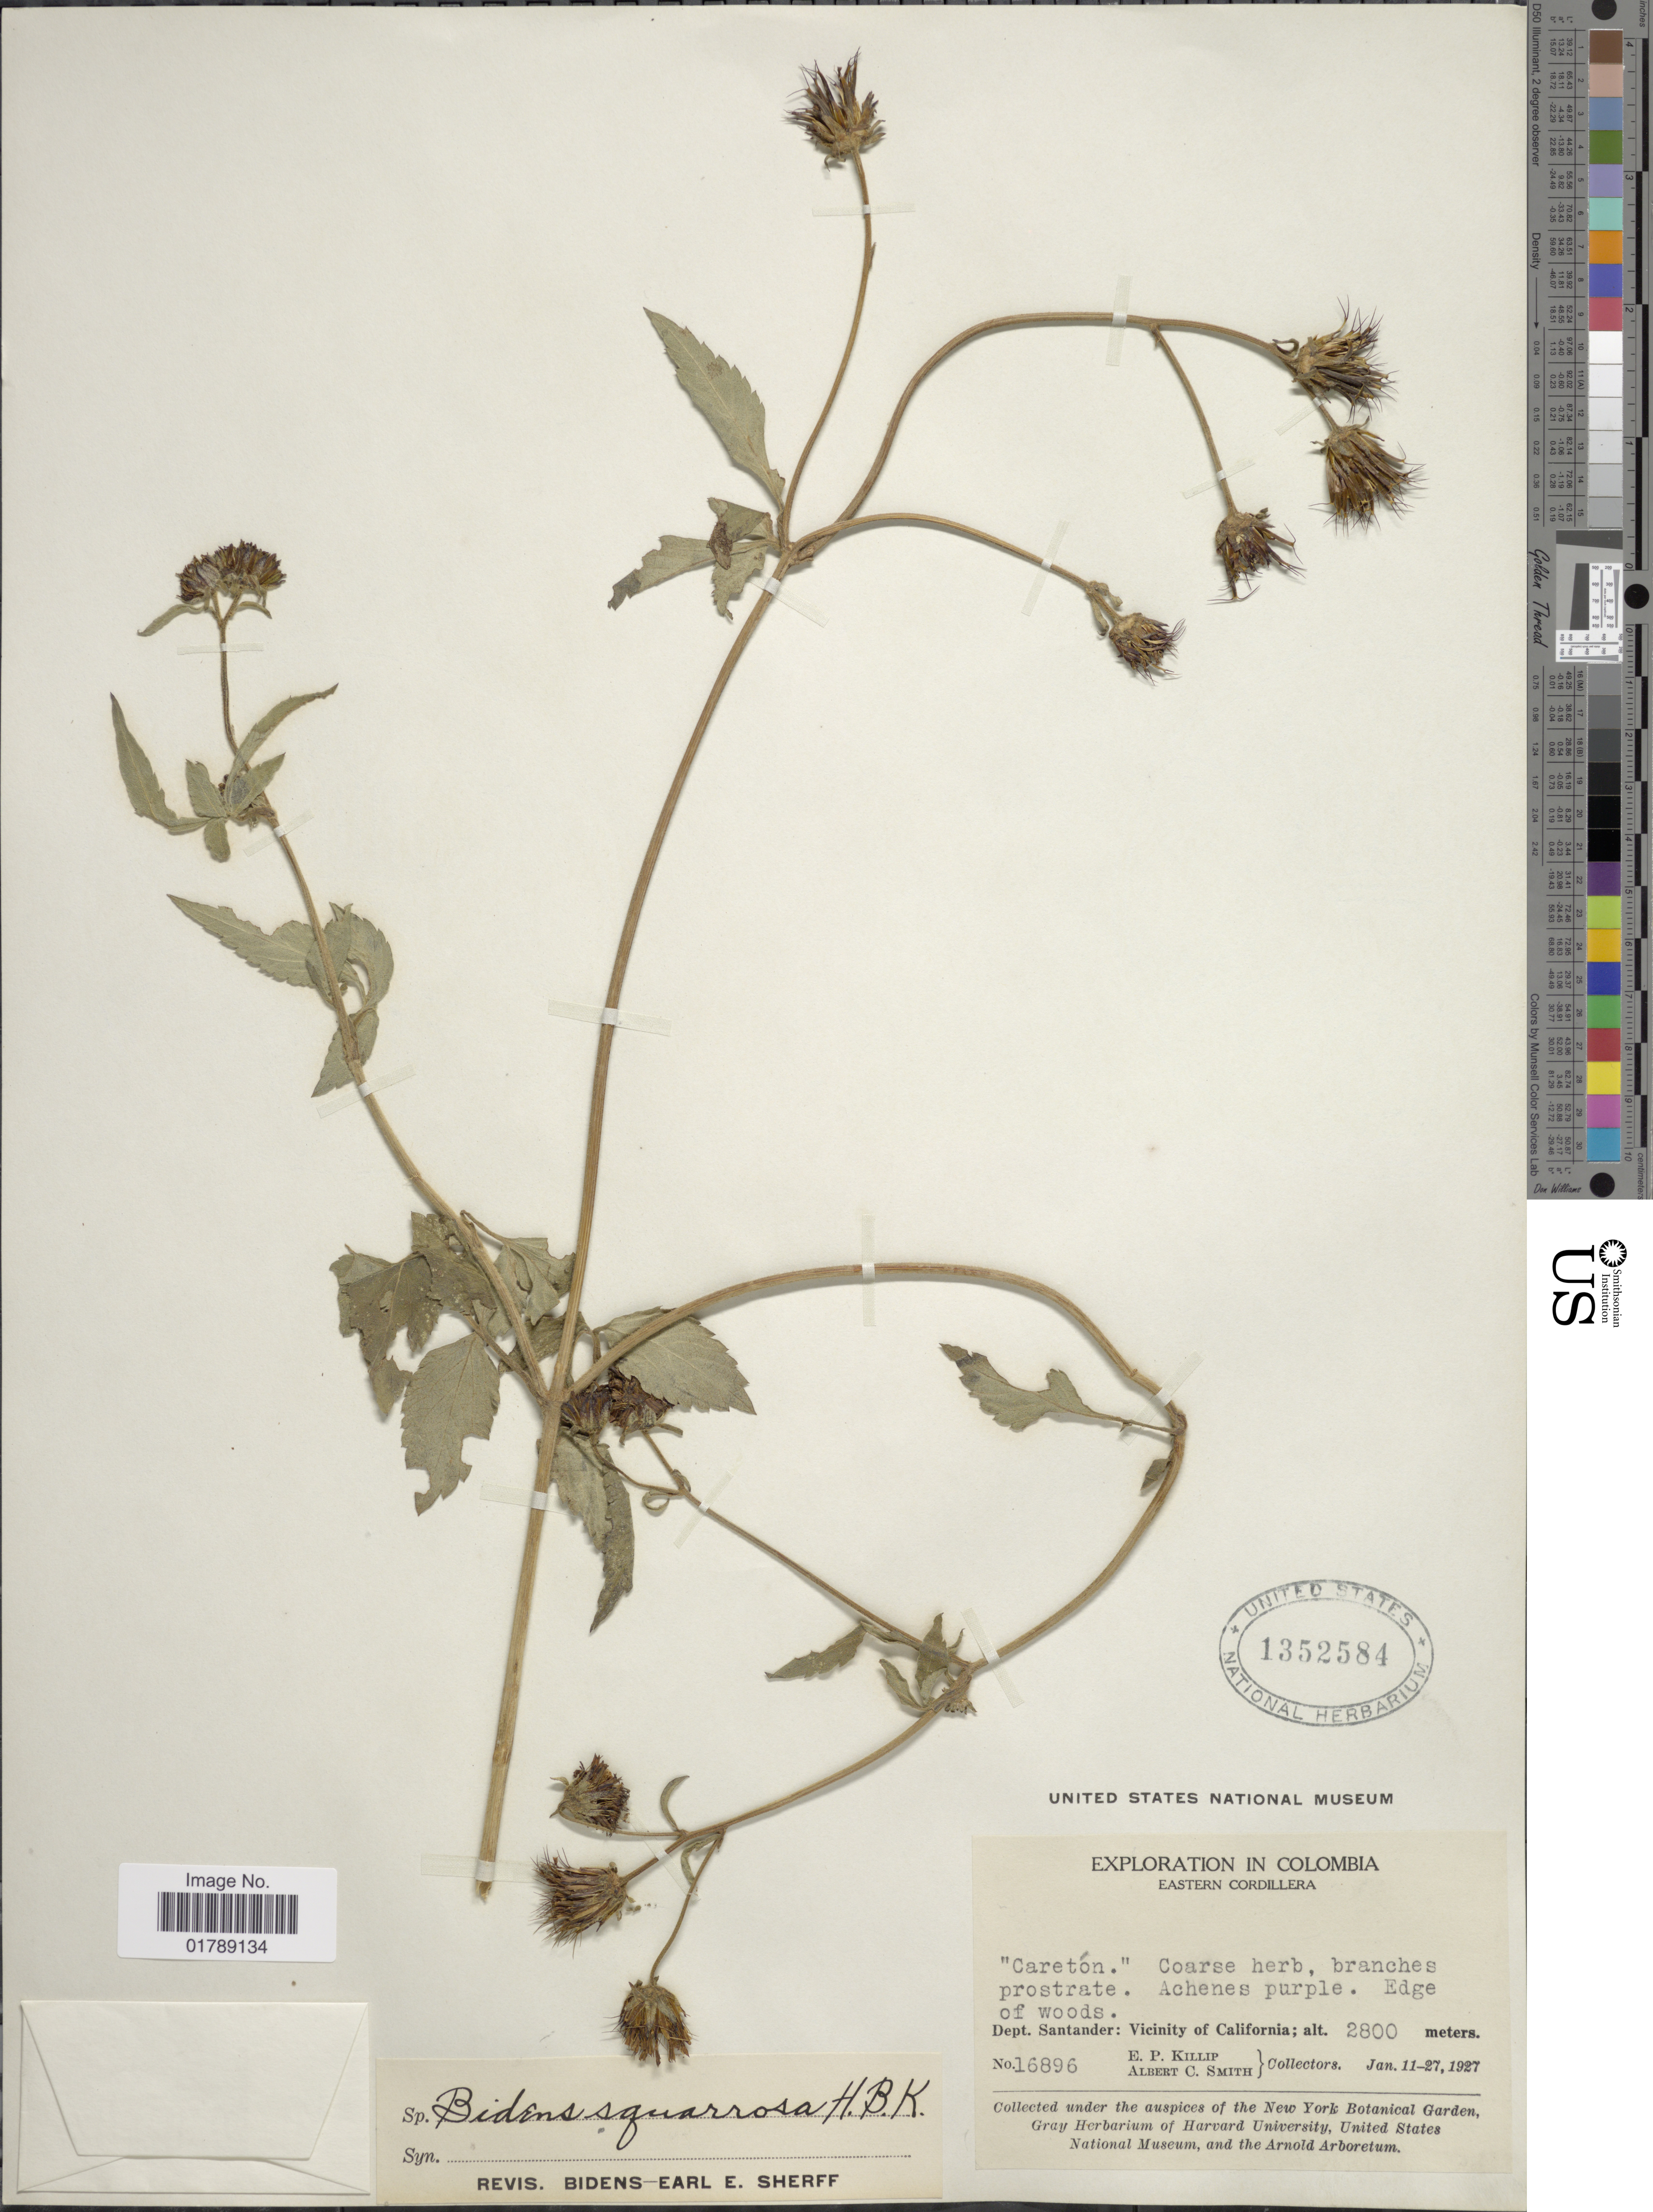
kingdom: Plantae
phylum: Tracheophyta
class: Magnoliopsida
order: Asterales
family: Asteraceae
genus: Bidens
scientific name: Bidens segetum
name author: Mart. ex Colla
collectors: E. P. Killip & A. C. Smith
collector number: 16896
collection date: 1927-01-11/1927-01-27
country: Colombia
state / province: Santander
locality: Eastern Cordillera. Vicinity of California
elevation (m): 2800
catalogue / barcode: US 1352584